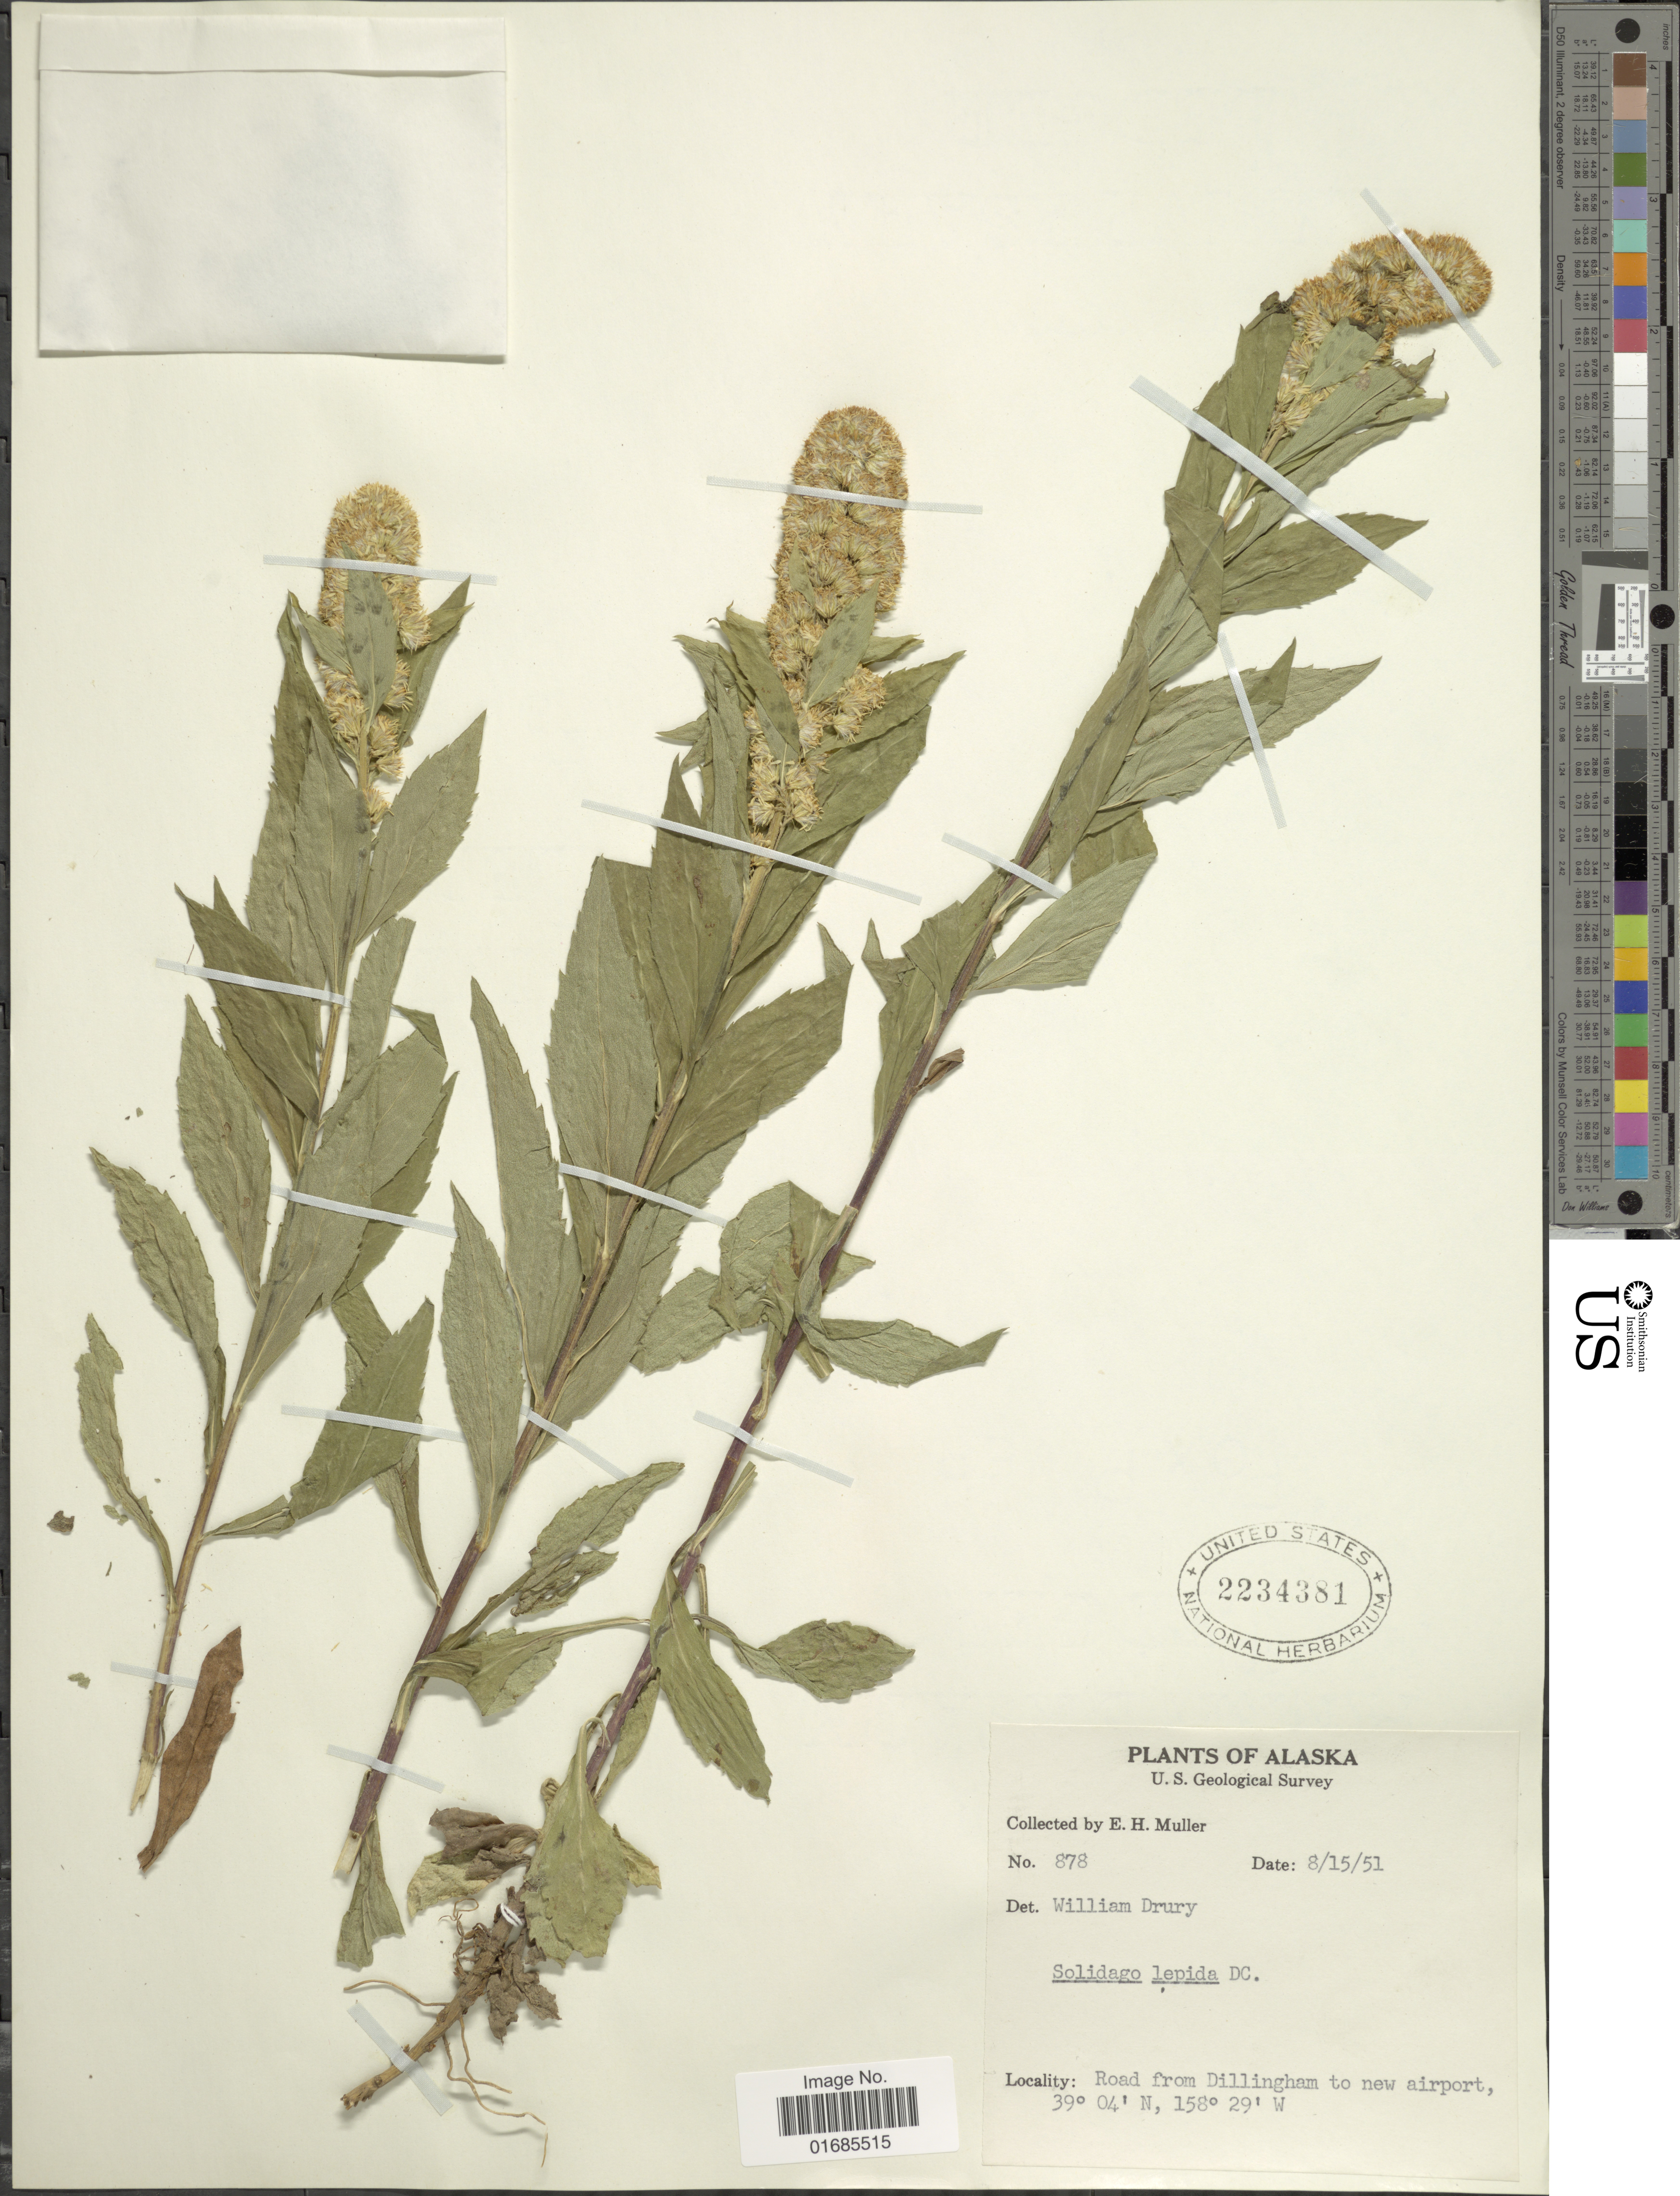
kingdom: Plantae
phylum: Tracheophyta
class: Magnoliopsida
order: Asterales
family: Asteraceae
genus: Solidago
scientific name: Solidago canadensis var. salebrosa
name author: (Piper) M.E. Jones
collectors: E. H. Muller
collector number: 878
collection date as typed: Transcribed d/m/y: 15/8/51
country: United States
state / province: Alaska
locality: Road from Dillingham to new airport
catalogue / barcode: US 2234381